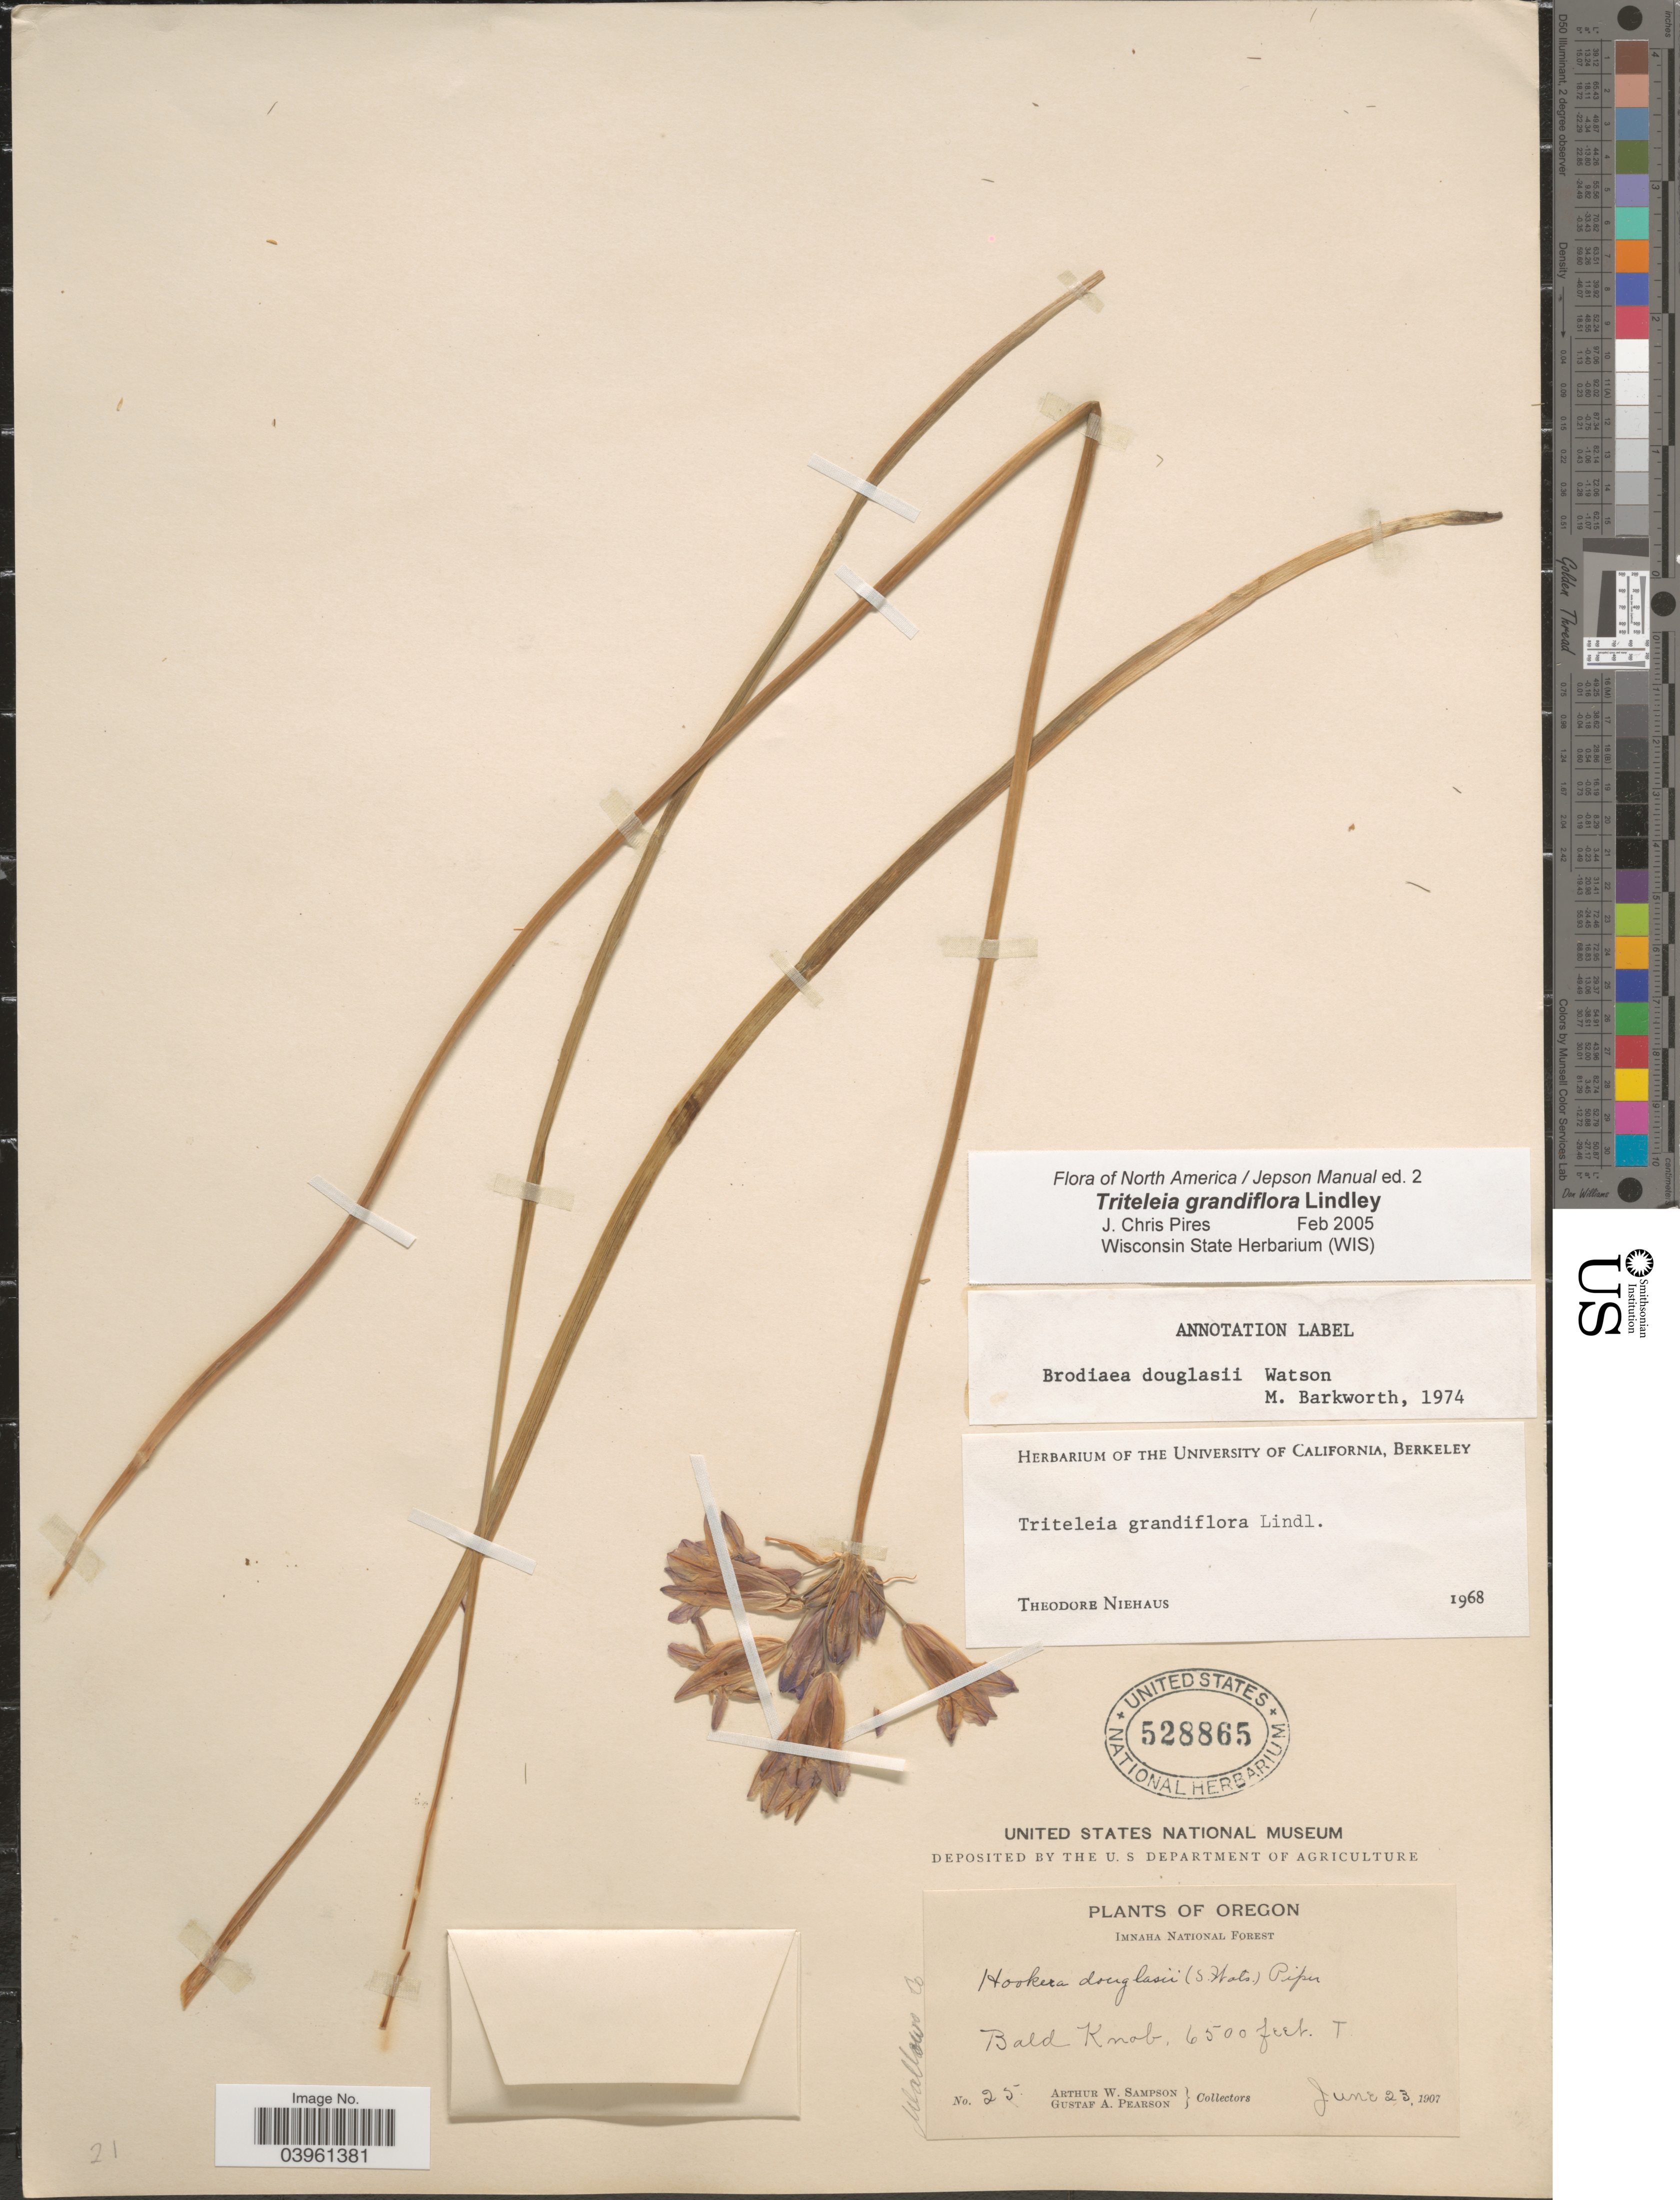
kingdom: Plantae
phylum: Tracheophyta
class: Liliopsida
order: Asparagales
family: Asparagaceae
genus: Triteleia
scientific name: Triteleia grandiflora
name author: Lindl.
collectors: A. Sampson & G. Pearson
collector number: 25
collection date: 1907-06-23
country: United States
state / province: Oregon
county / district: Wallowa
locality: Imnaha National Forest. Bald Knob. Wallowa Co.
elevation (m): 1981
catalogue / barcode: US 528865